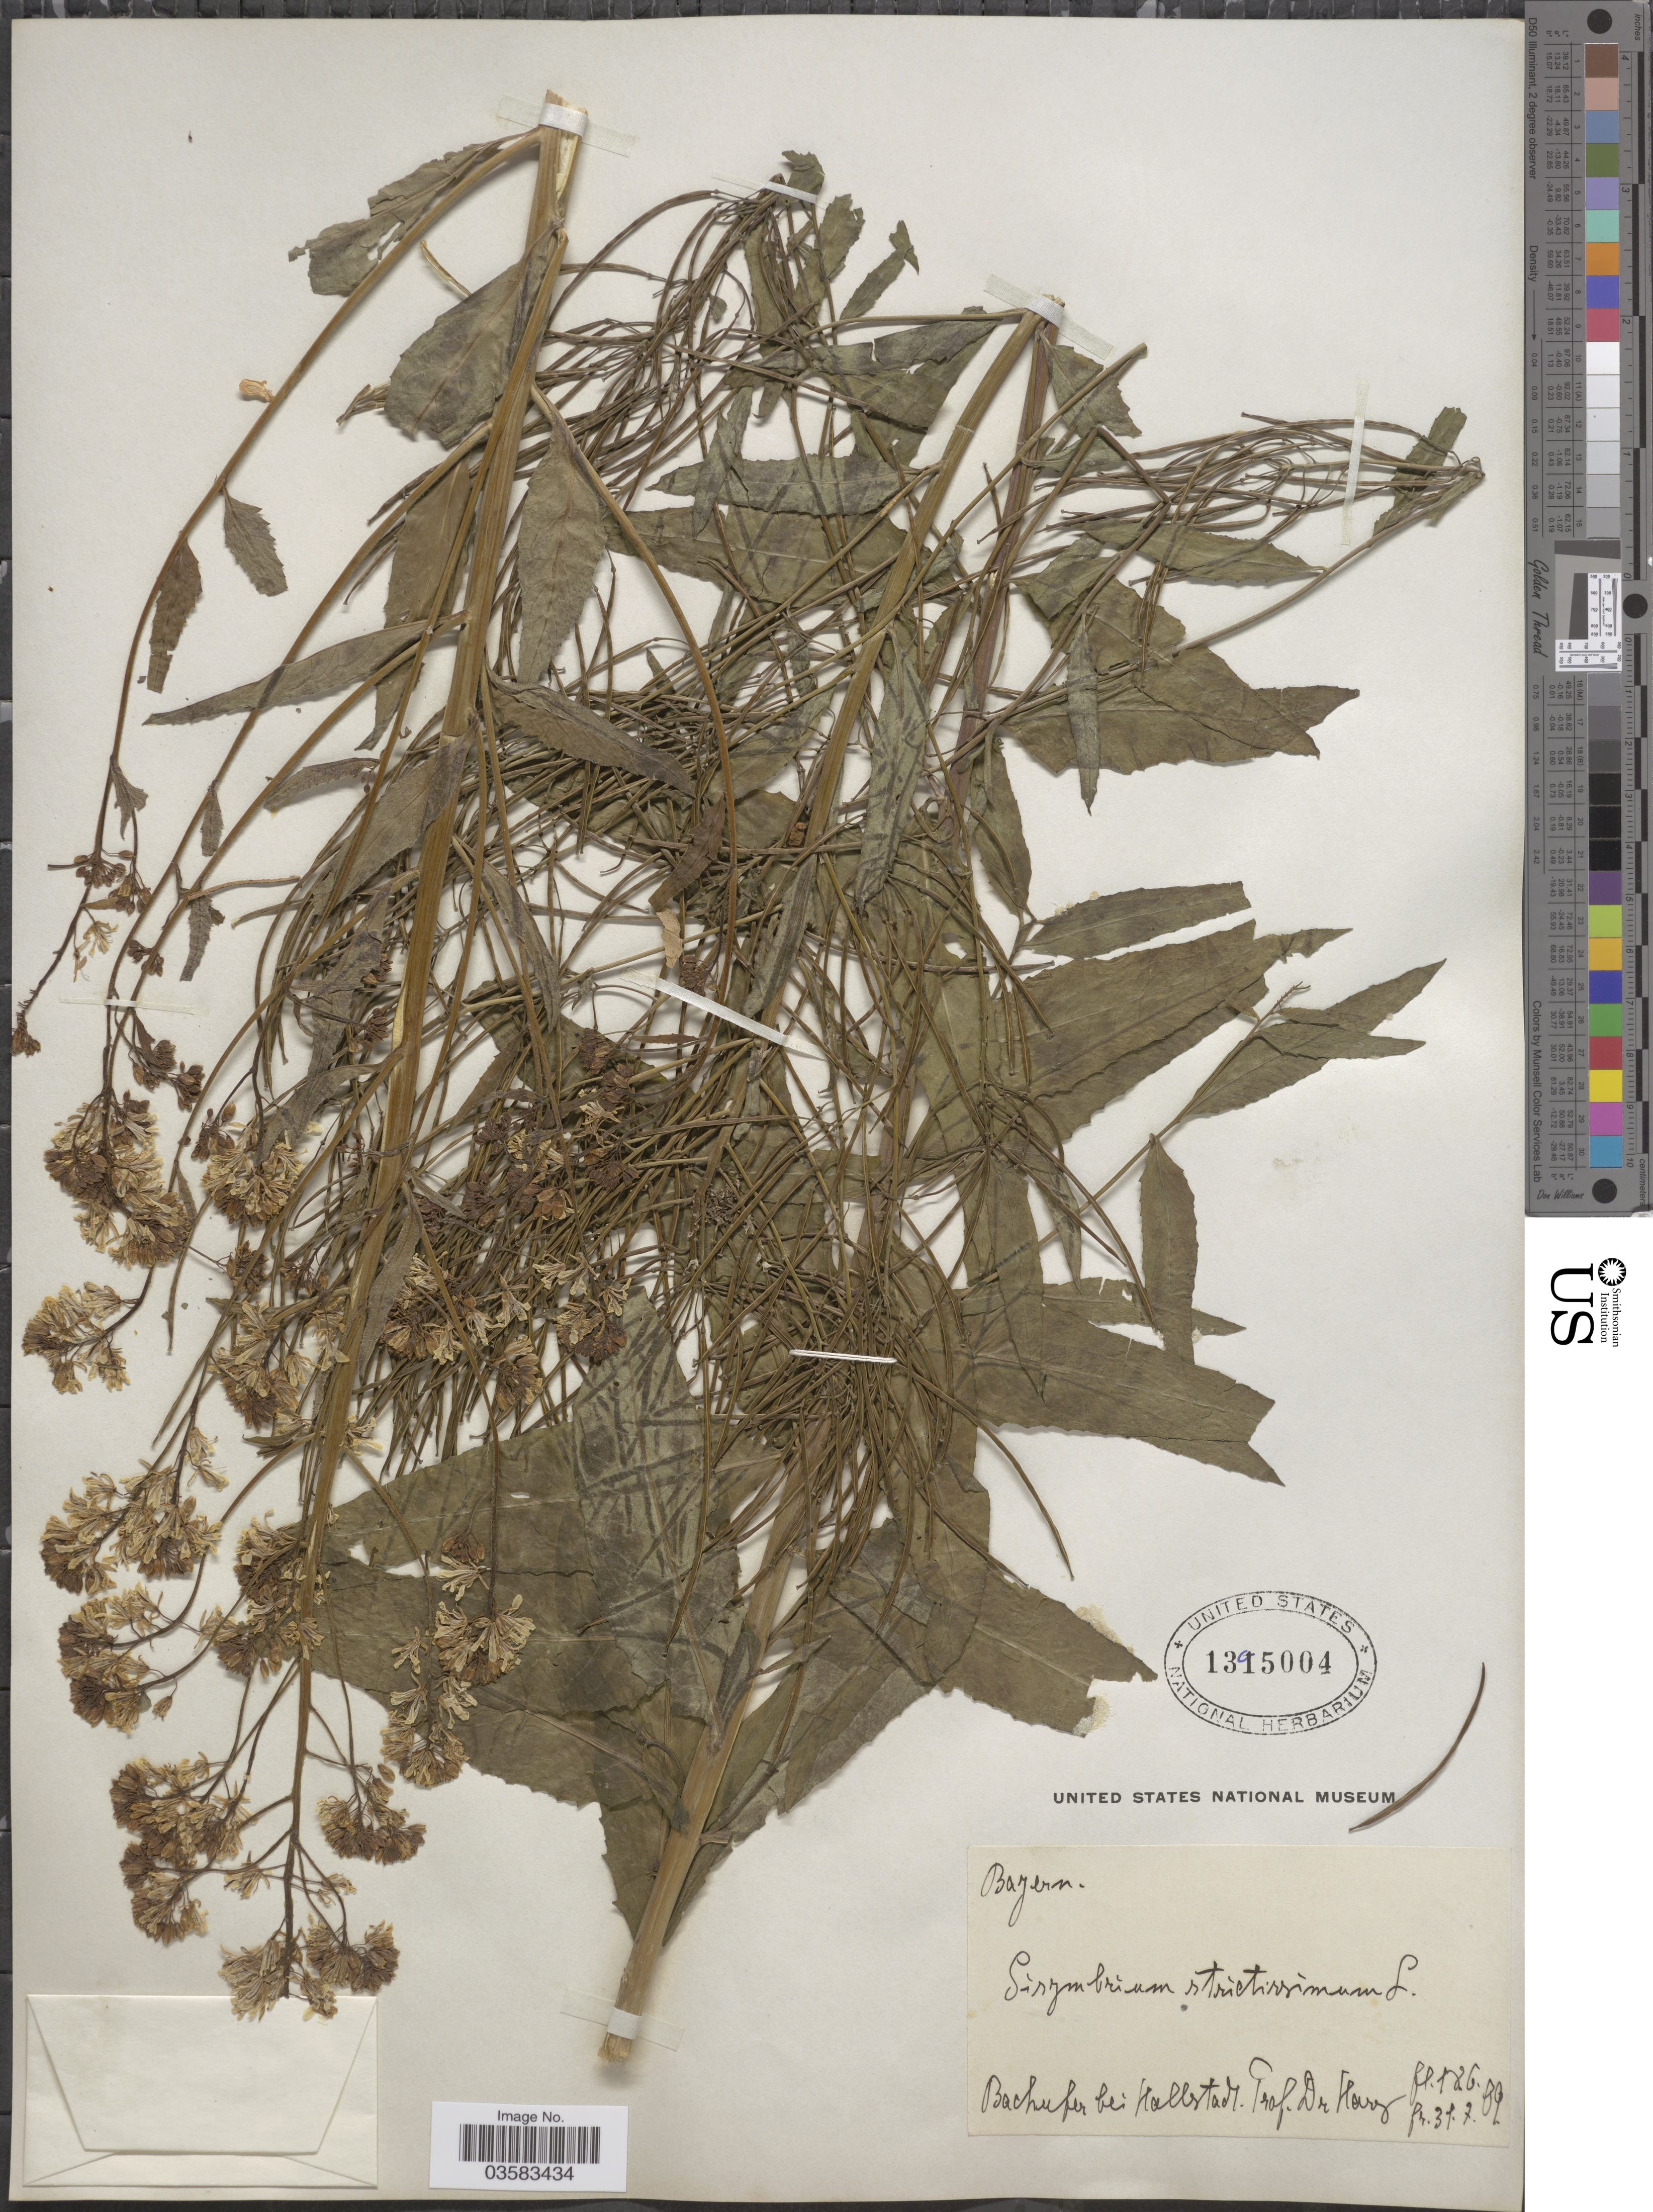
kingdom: Plantae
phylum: Tracheophyta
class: Magnoliopsida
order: Brassicales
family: Brassicaceae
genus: Sisymbrium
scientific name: Sisymbrium strictissimum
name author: L.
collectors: -. Harz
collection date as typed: Transcribed d/m/y: 8/6/89 to 31/7/89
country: Germany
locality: Bachufer bei Hallstadt.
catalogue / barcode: US 1315004